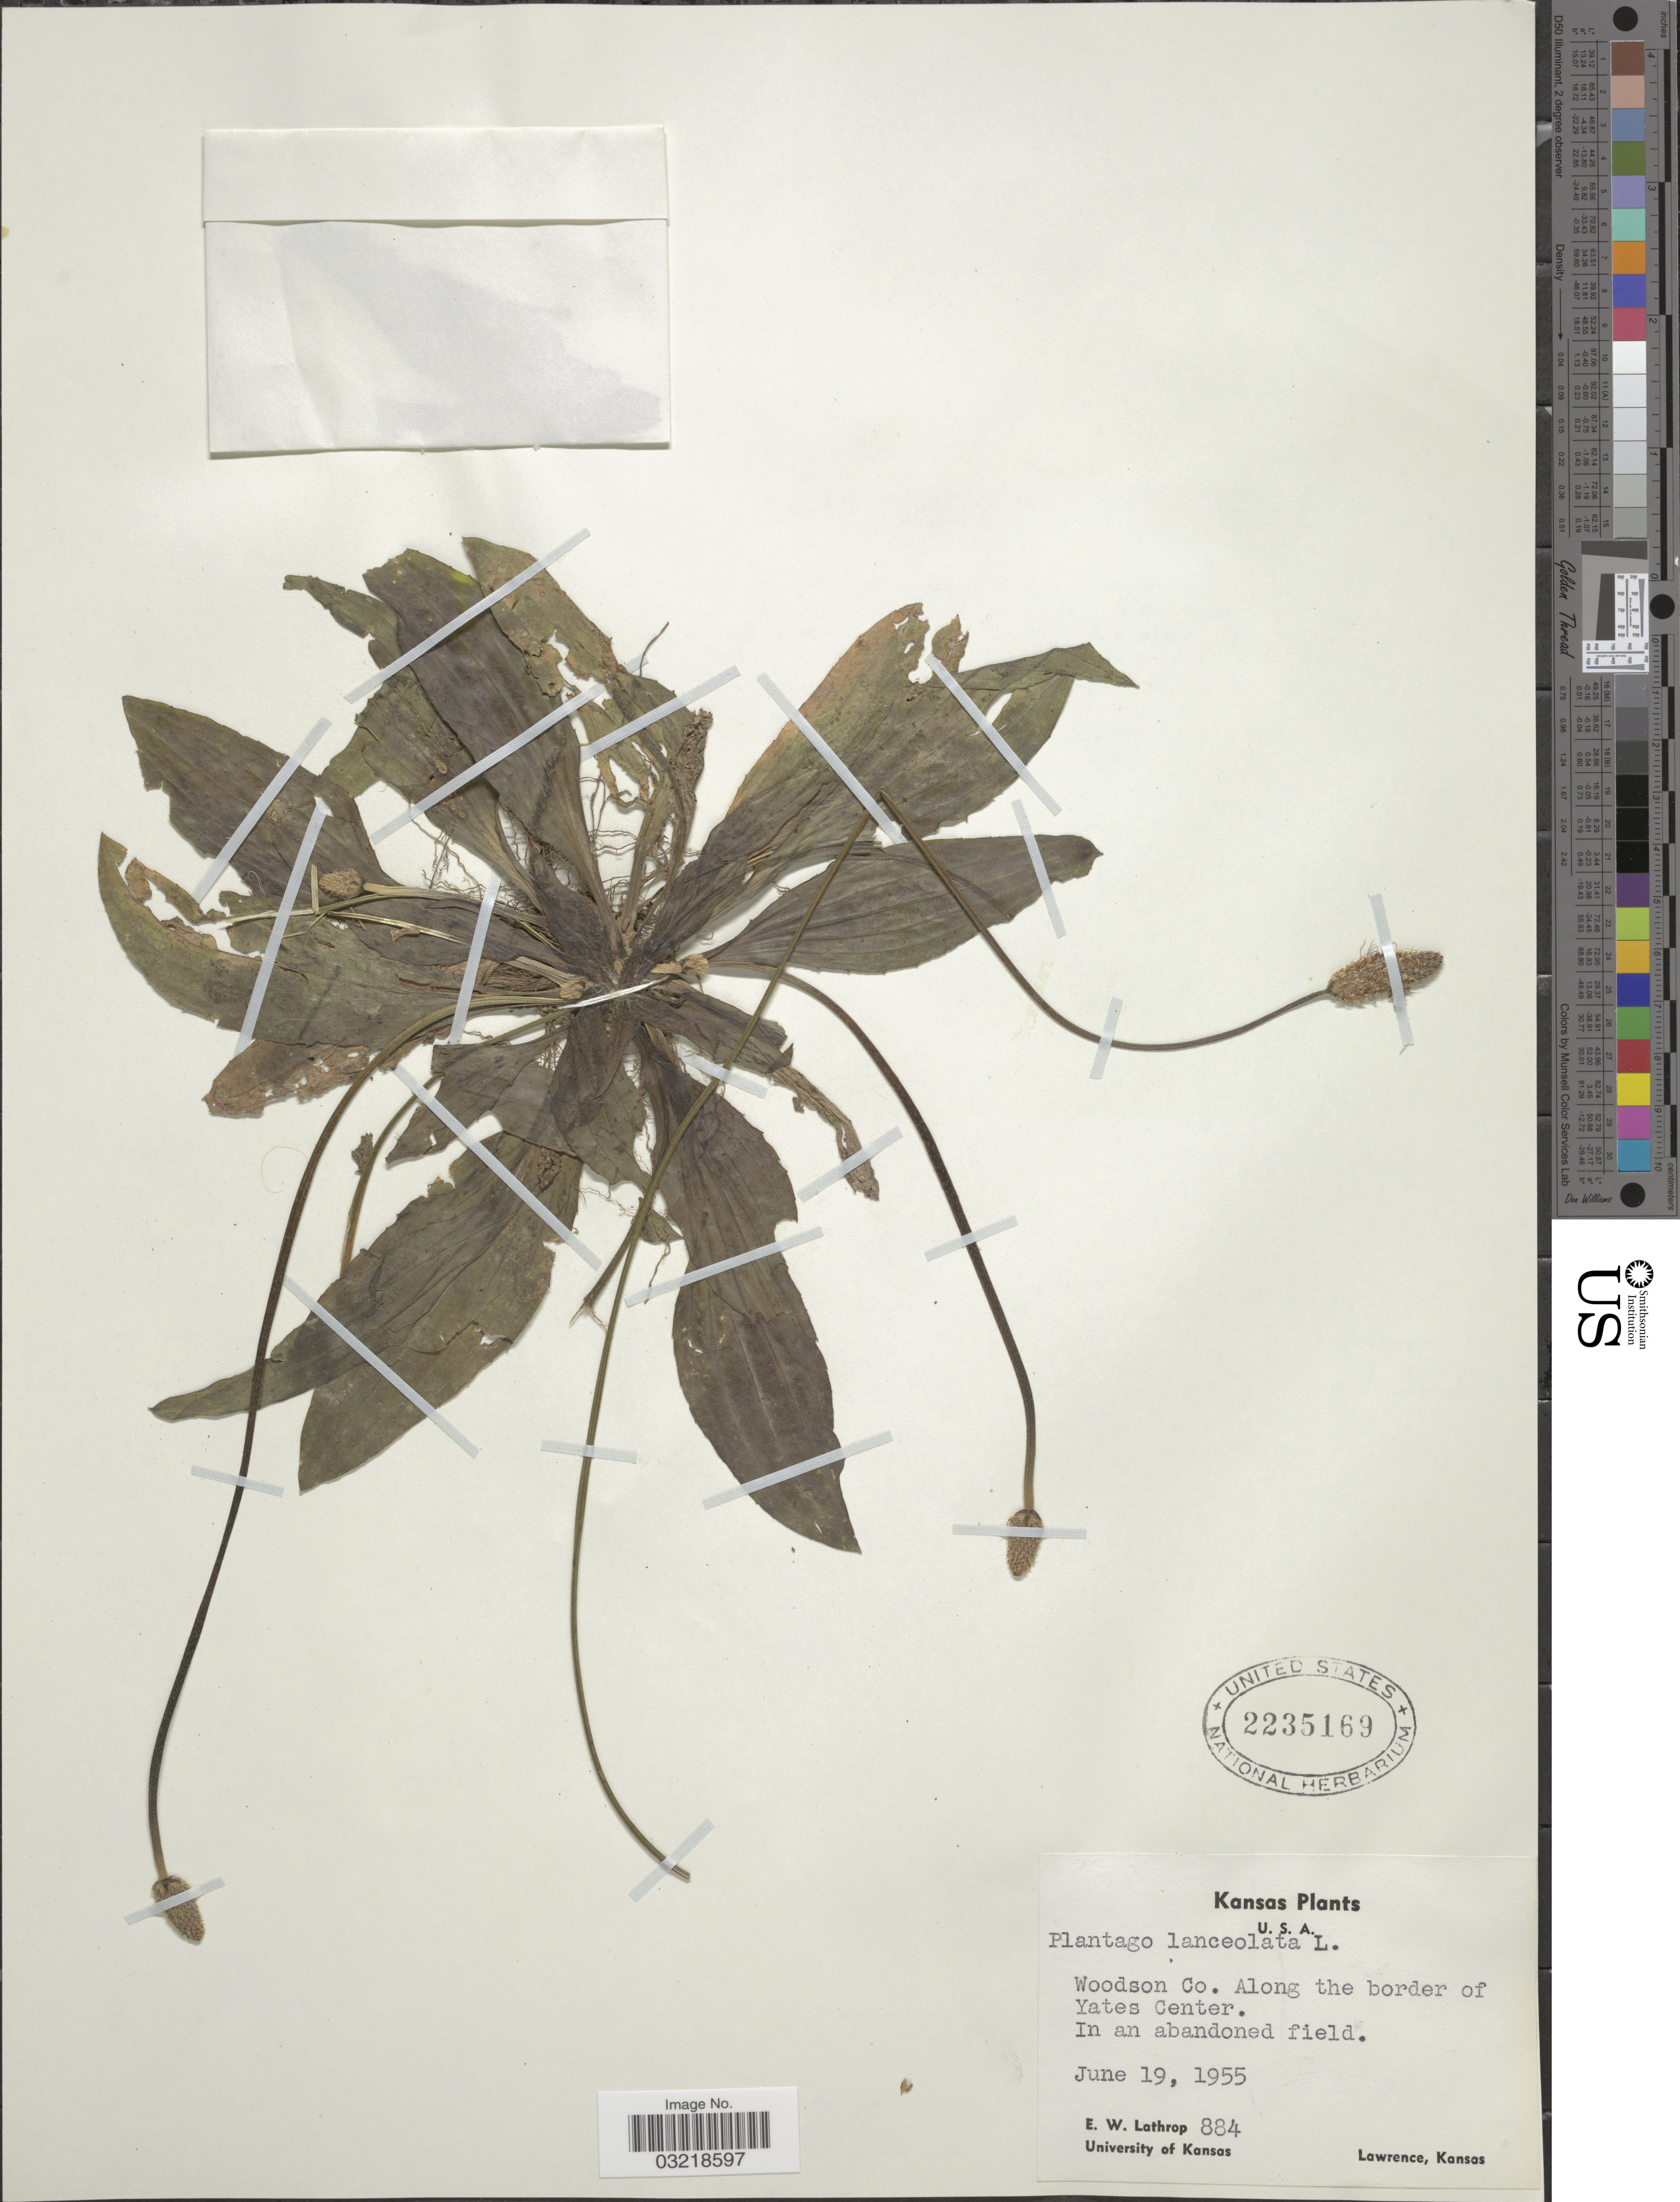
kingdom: Plantae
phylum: Tracheophyta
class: Magnoliopsida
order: Lamiales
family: Plantaginaceae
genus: Plantago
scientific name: Plantago lanceolata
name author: L.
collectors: E. W. Lathrop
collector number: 884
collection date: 1955-06-19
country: United States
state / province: Kansas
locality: Woodson Co. Along the border of Yates Center.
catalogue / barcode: US 2235169